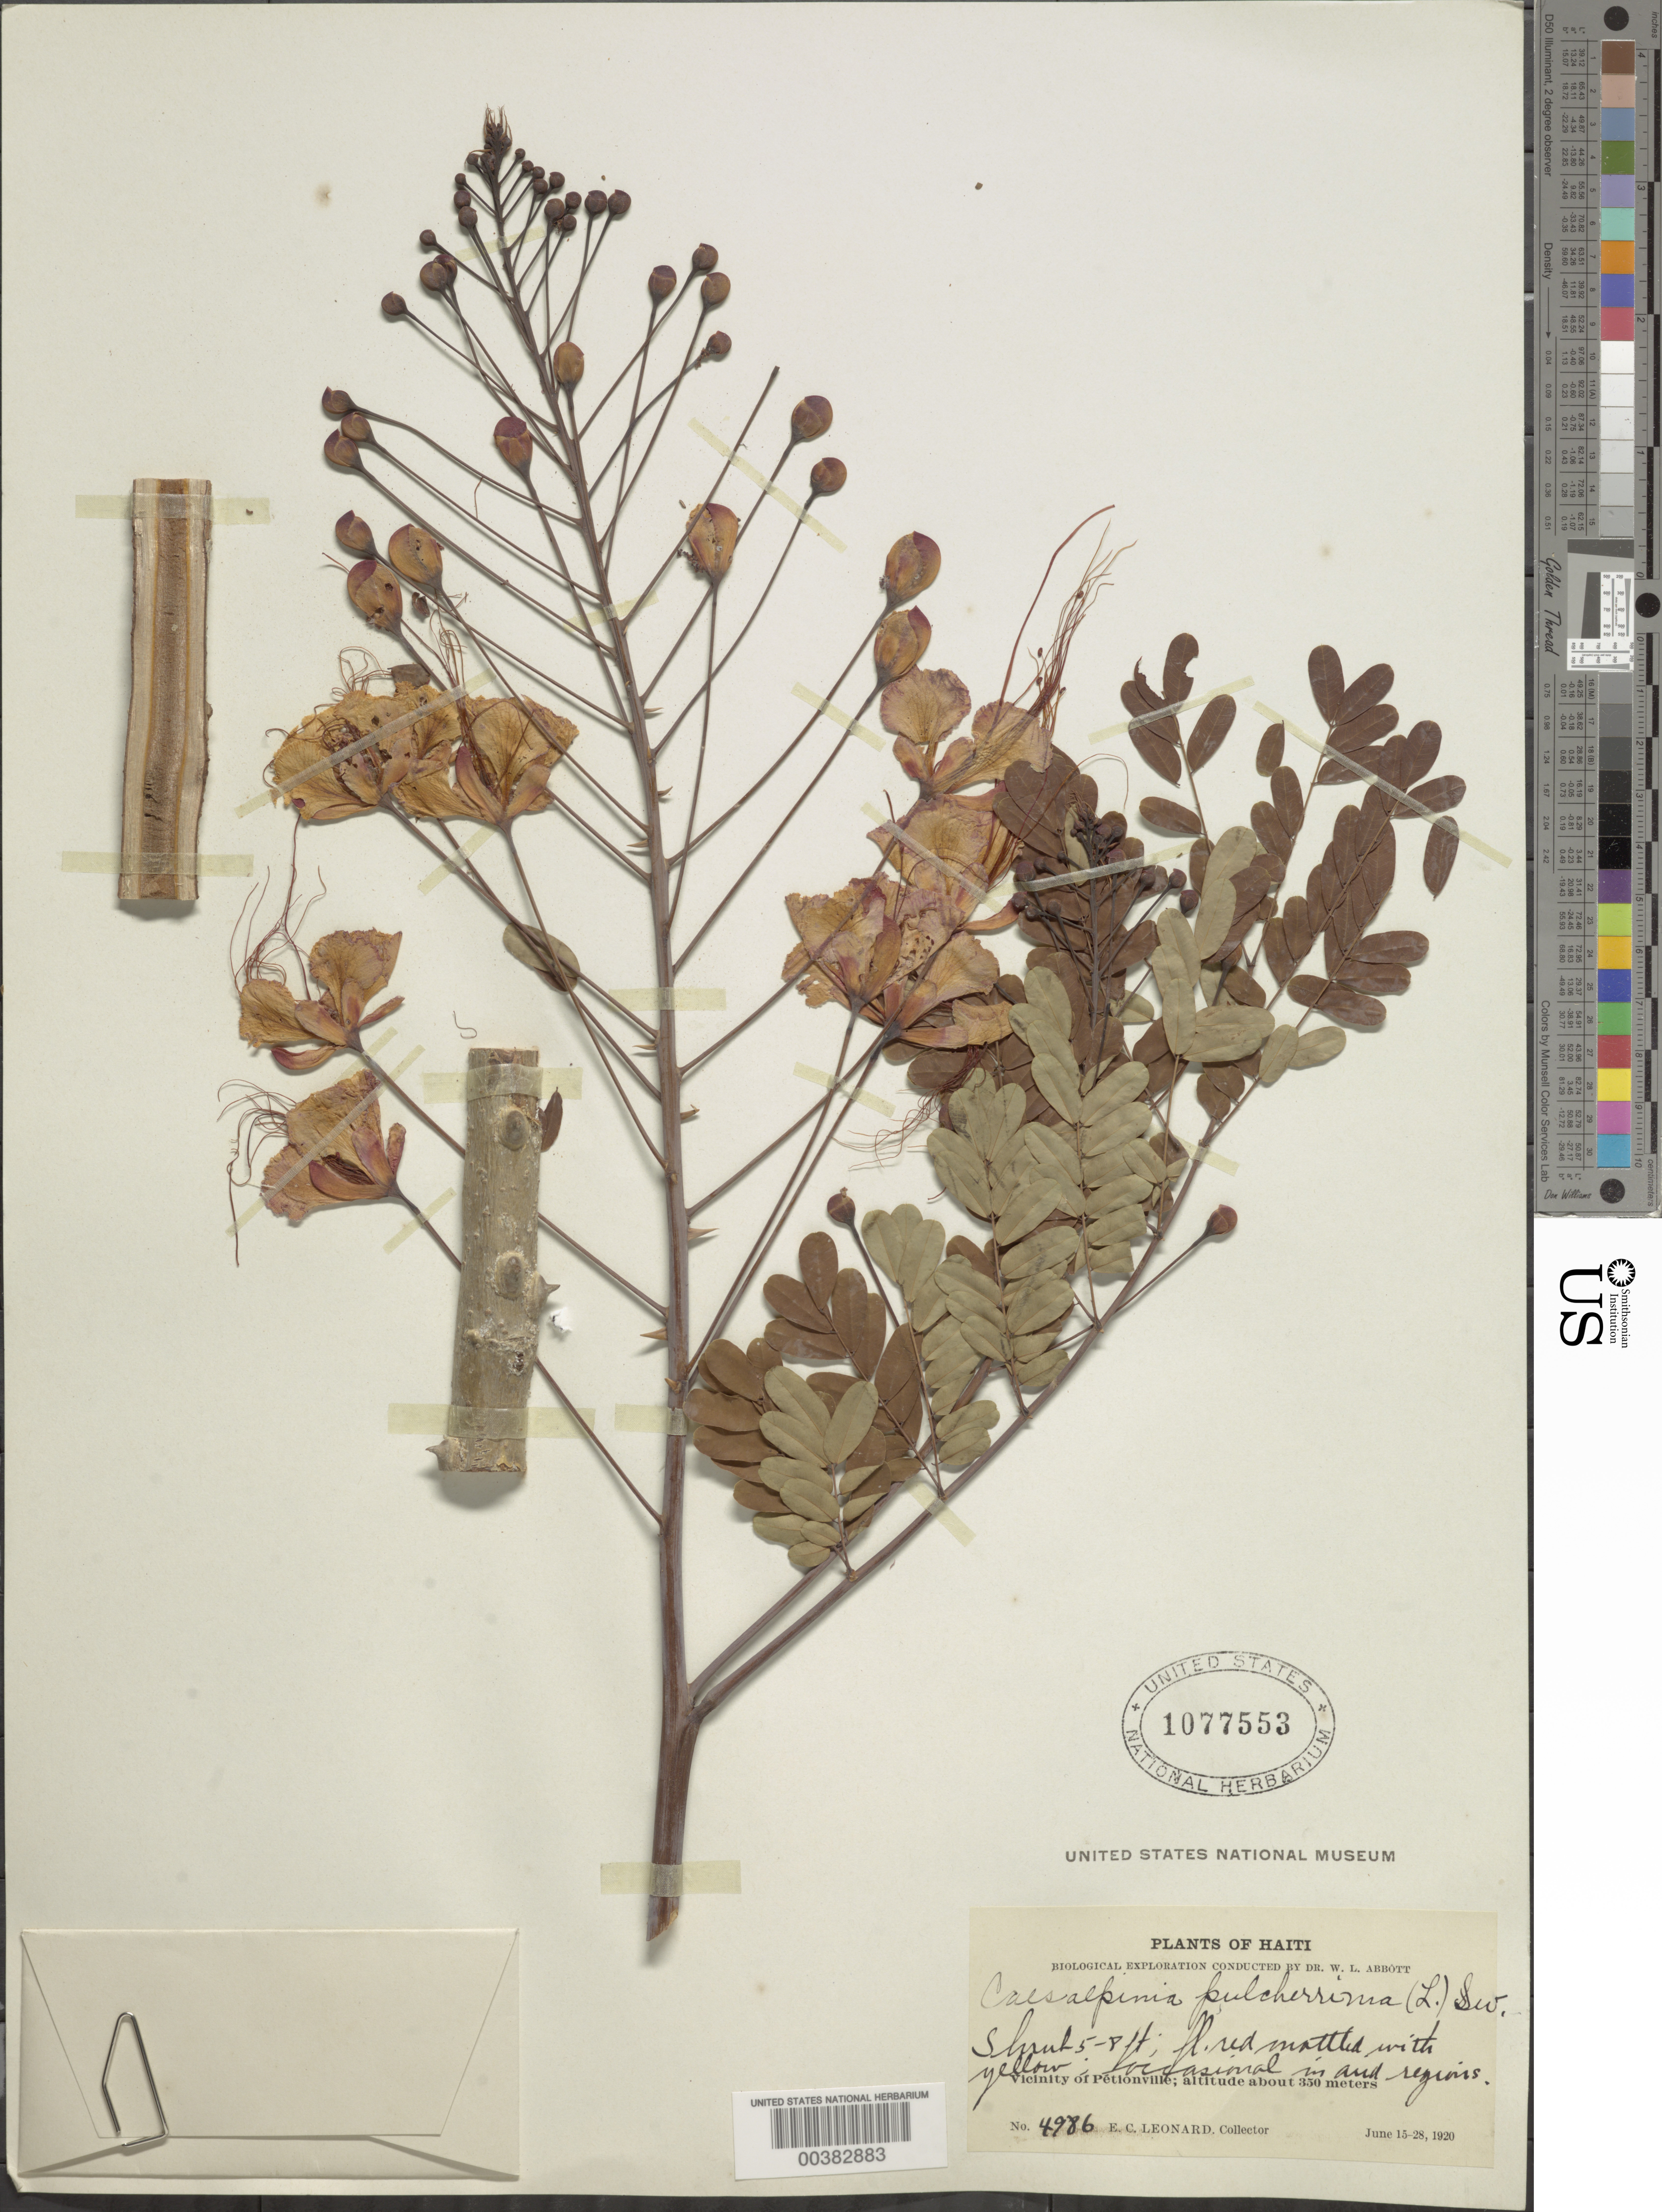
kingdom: Plantae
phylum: Tracheophyta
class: Magnoliopsida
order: Fabales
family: Fabaceae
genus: Caesalpinia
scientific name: Caesalpinia pulcherrima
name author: (L.) Sw.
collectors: E. C. Leonard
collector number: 4986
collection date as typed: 15 Jun 1920 to 28 Jun 1920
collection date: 1920-06-15/1920-06-28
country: Haiti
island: Hispaniola Island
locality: Vicinity of petionville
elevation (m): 350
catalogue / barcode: US 1077553